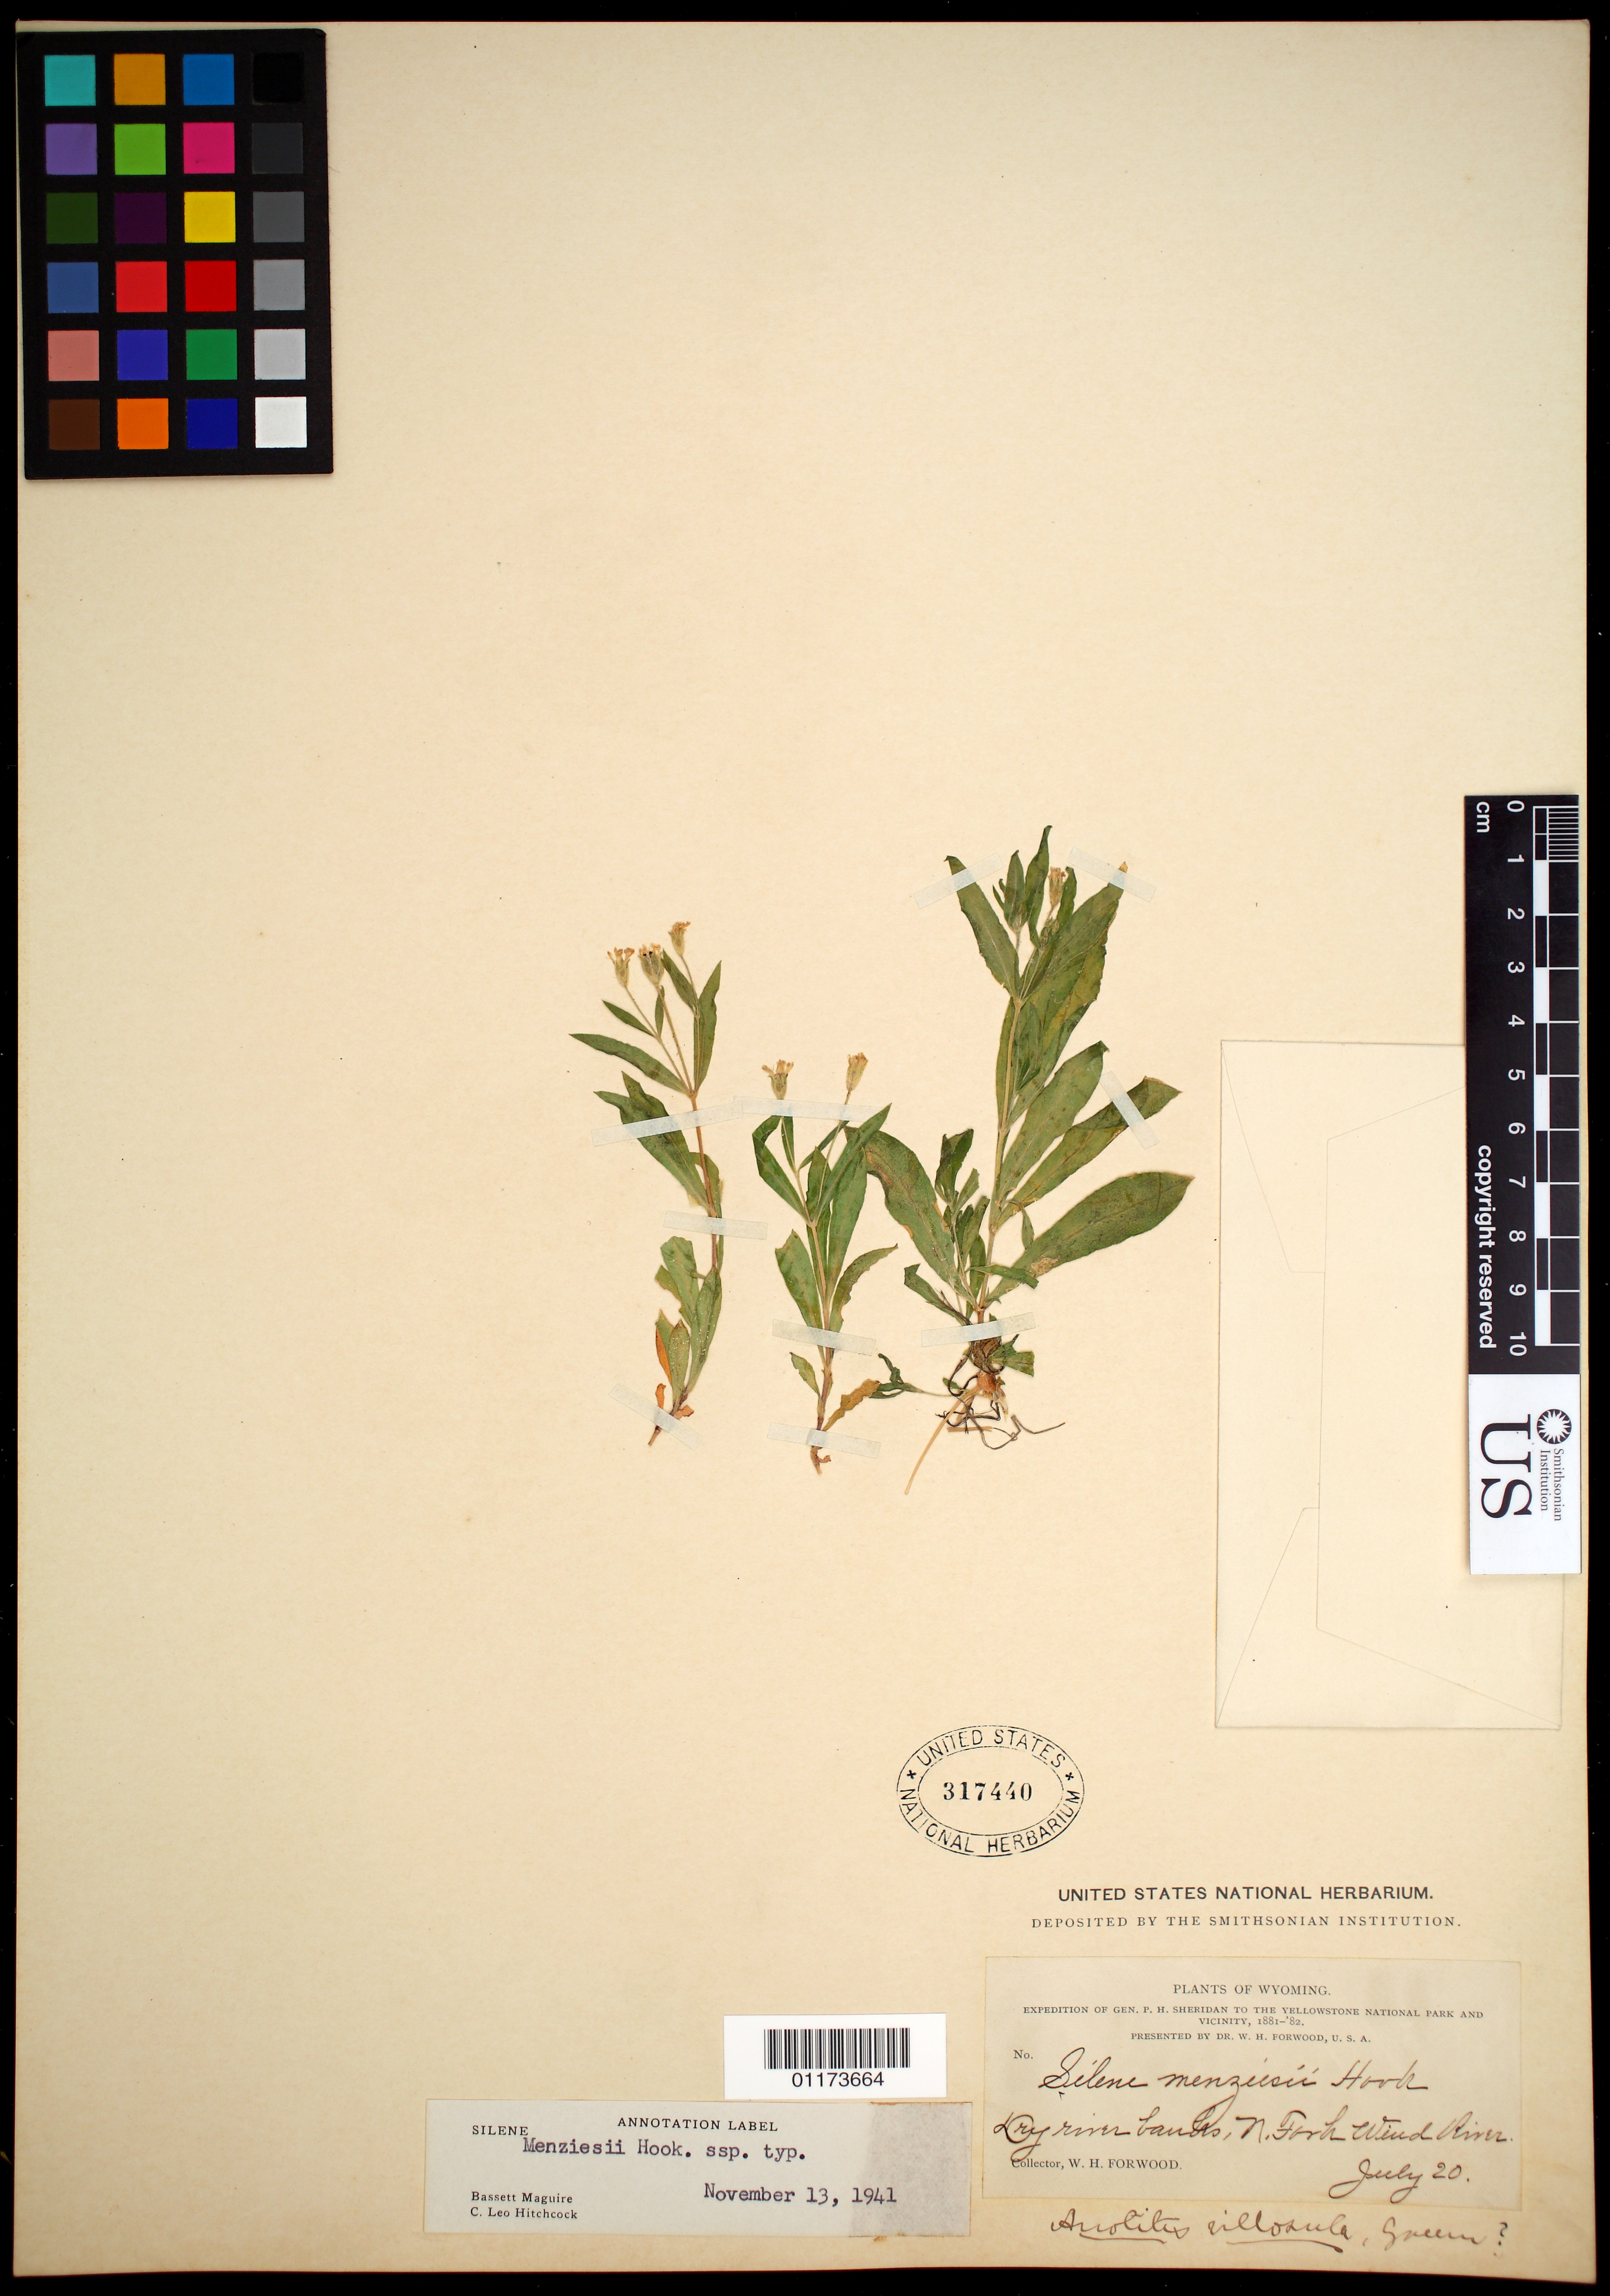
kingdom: Plantae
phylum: Tracheophyta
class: Magnoliopsida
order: Caryophyllales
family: Caryophyllaceae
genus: Silene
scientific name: Silene menziesii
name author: Hook.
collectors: W. Forwood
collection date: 1881-07-20 or 1882-07-20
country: United States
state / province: Wyoming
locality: Wind River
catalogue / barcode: US 317440